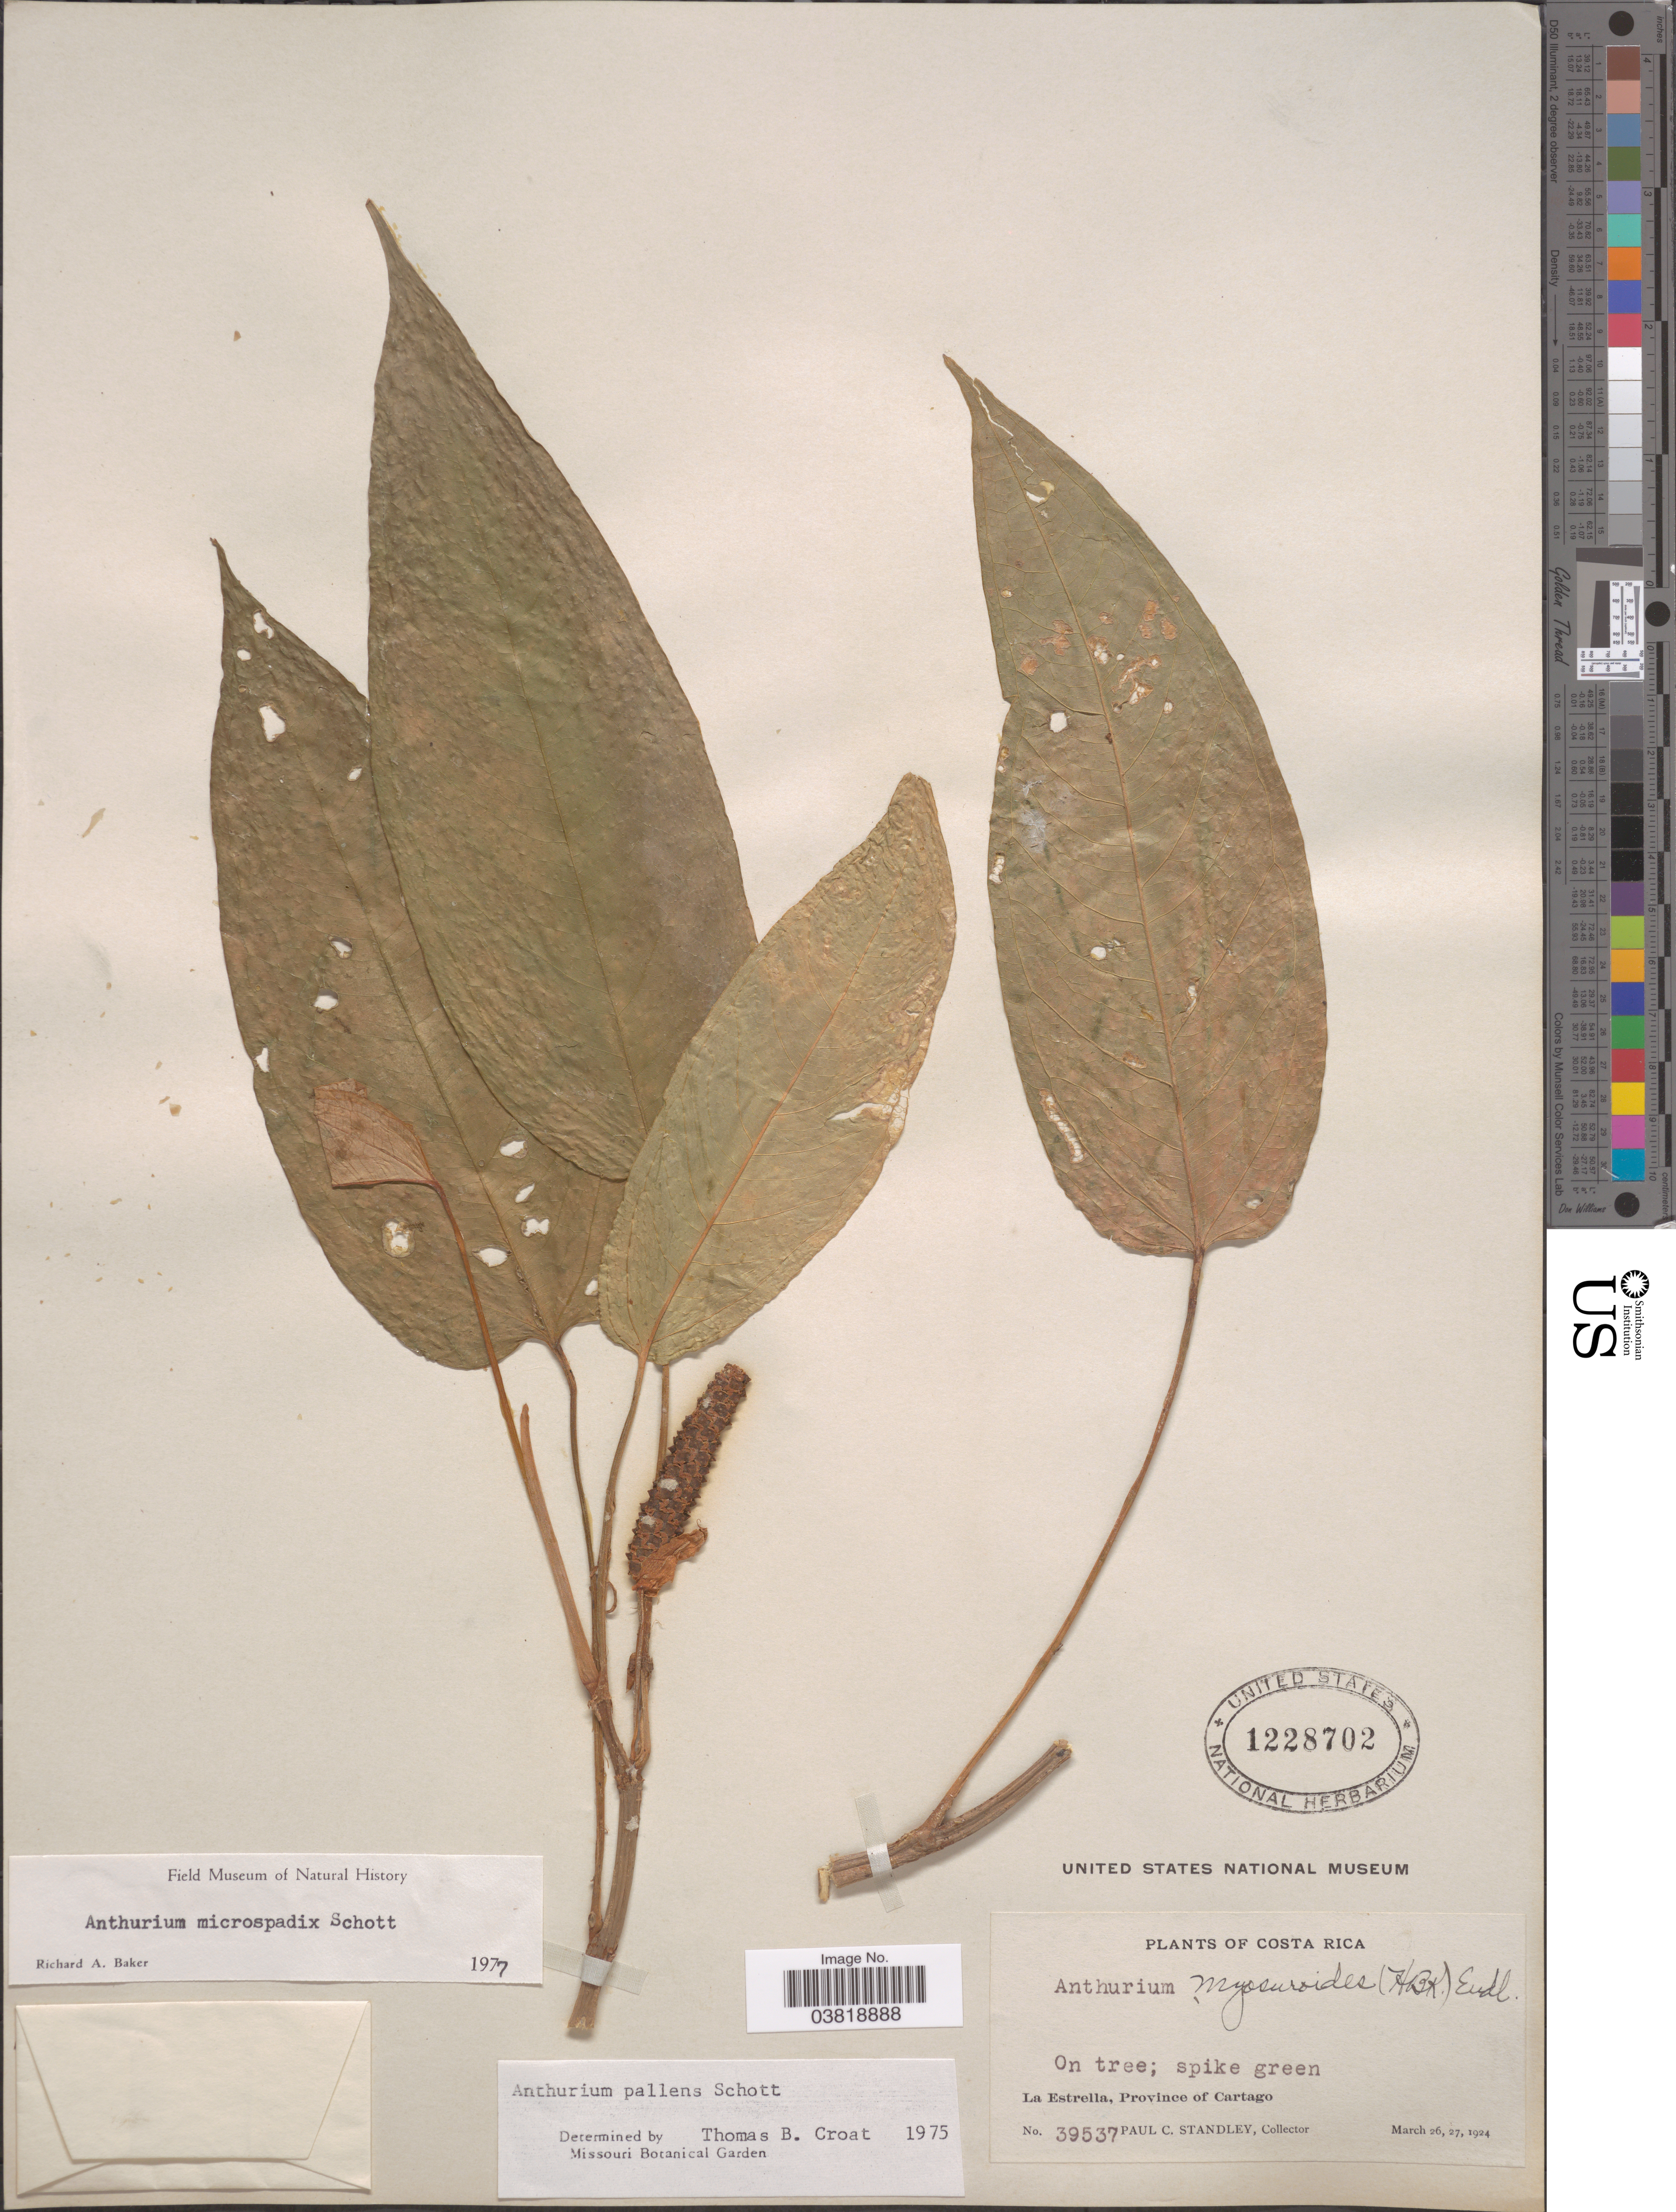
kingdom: Plantae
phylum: Tracheophyta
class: Liliopsida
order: Alismatales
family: Araceae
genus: Anthurium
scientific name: Anthurium microspadix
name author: Schott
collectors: P. C. Standley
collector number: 39537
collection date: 1924-03-26/1924-03-27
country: Costa Rica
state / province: Cartago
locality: La Estrella.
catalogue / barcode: US 1228702